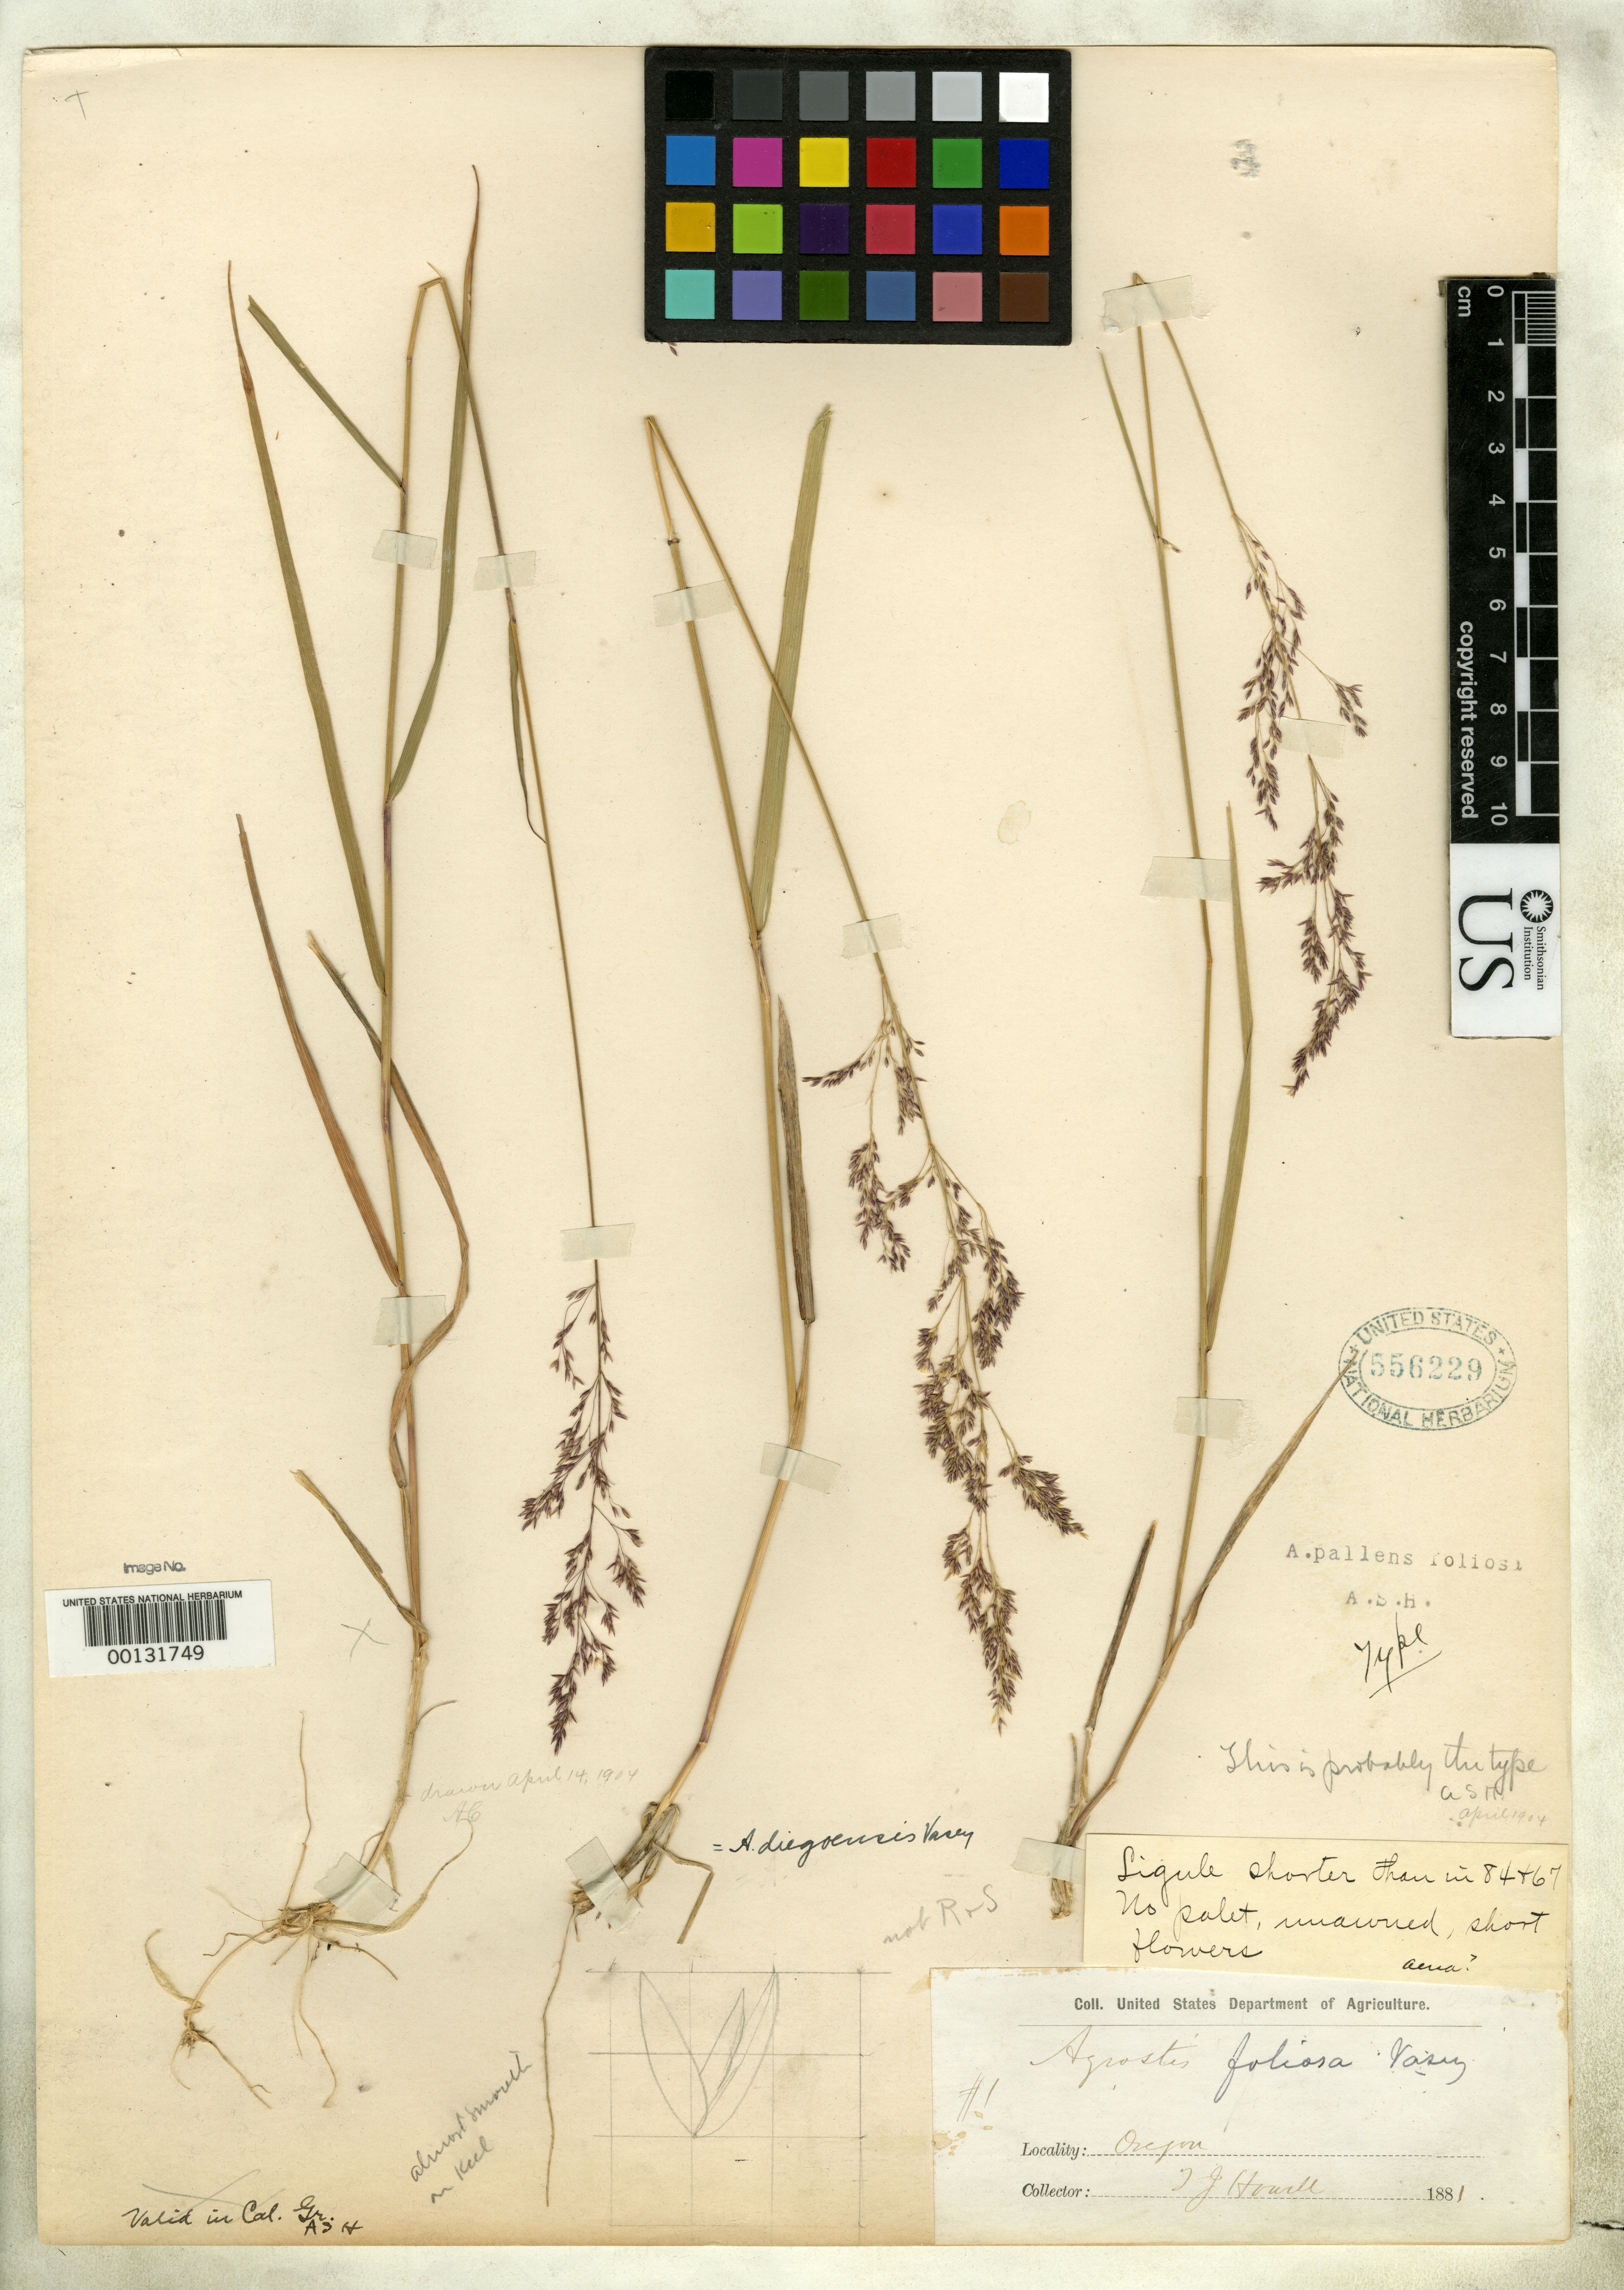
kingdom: Plantae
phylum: Tracheophyta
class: Liliopsida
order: Poales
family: Poaceae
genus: Agrostis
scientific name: Agrostis foliosa Vasey, nom. illeg. hom.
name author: Vasey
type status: Holotype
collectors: T. J. Howell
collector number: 1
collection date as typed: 1881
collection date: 1881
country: United States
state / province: Oregon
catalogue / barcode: US 556229